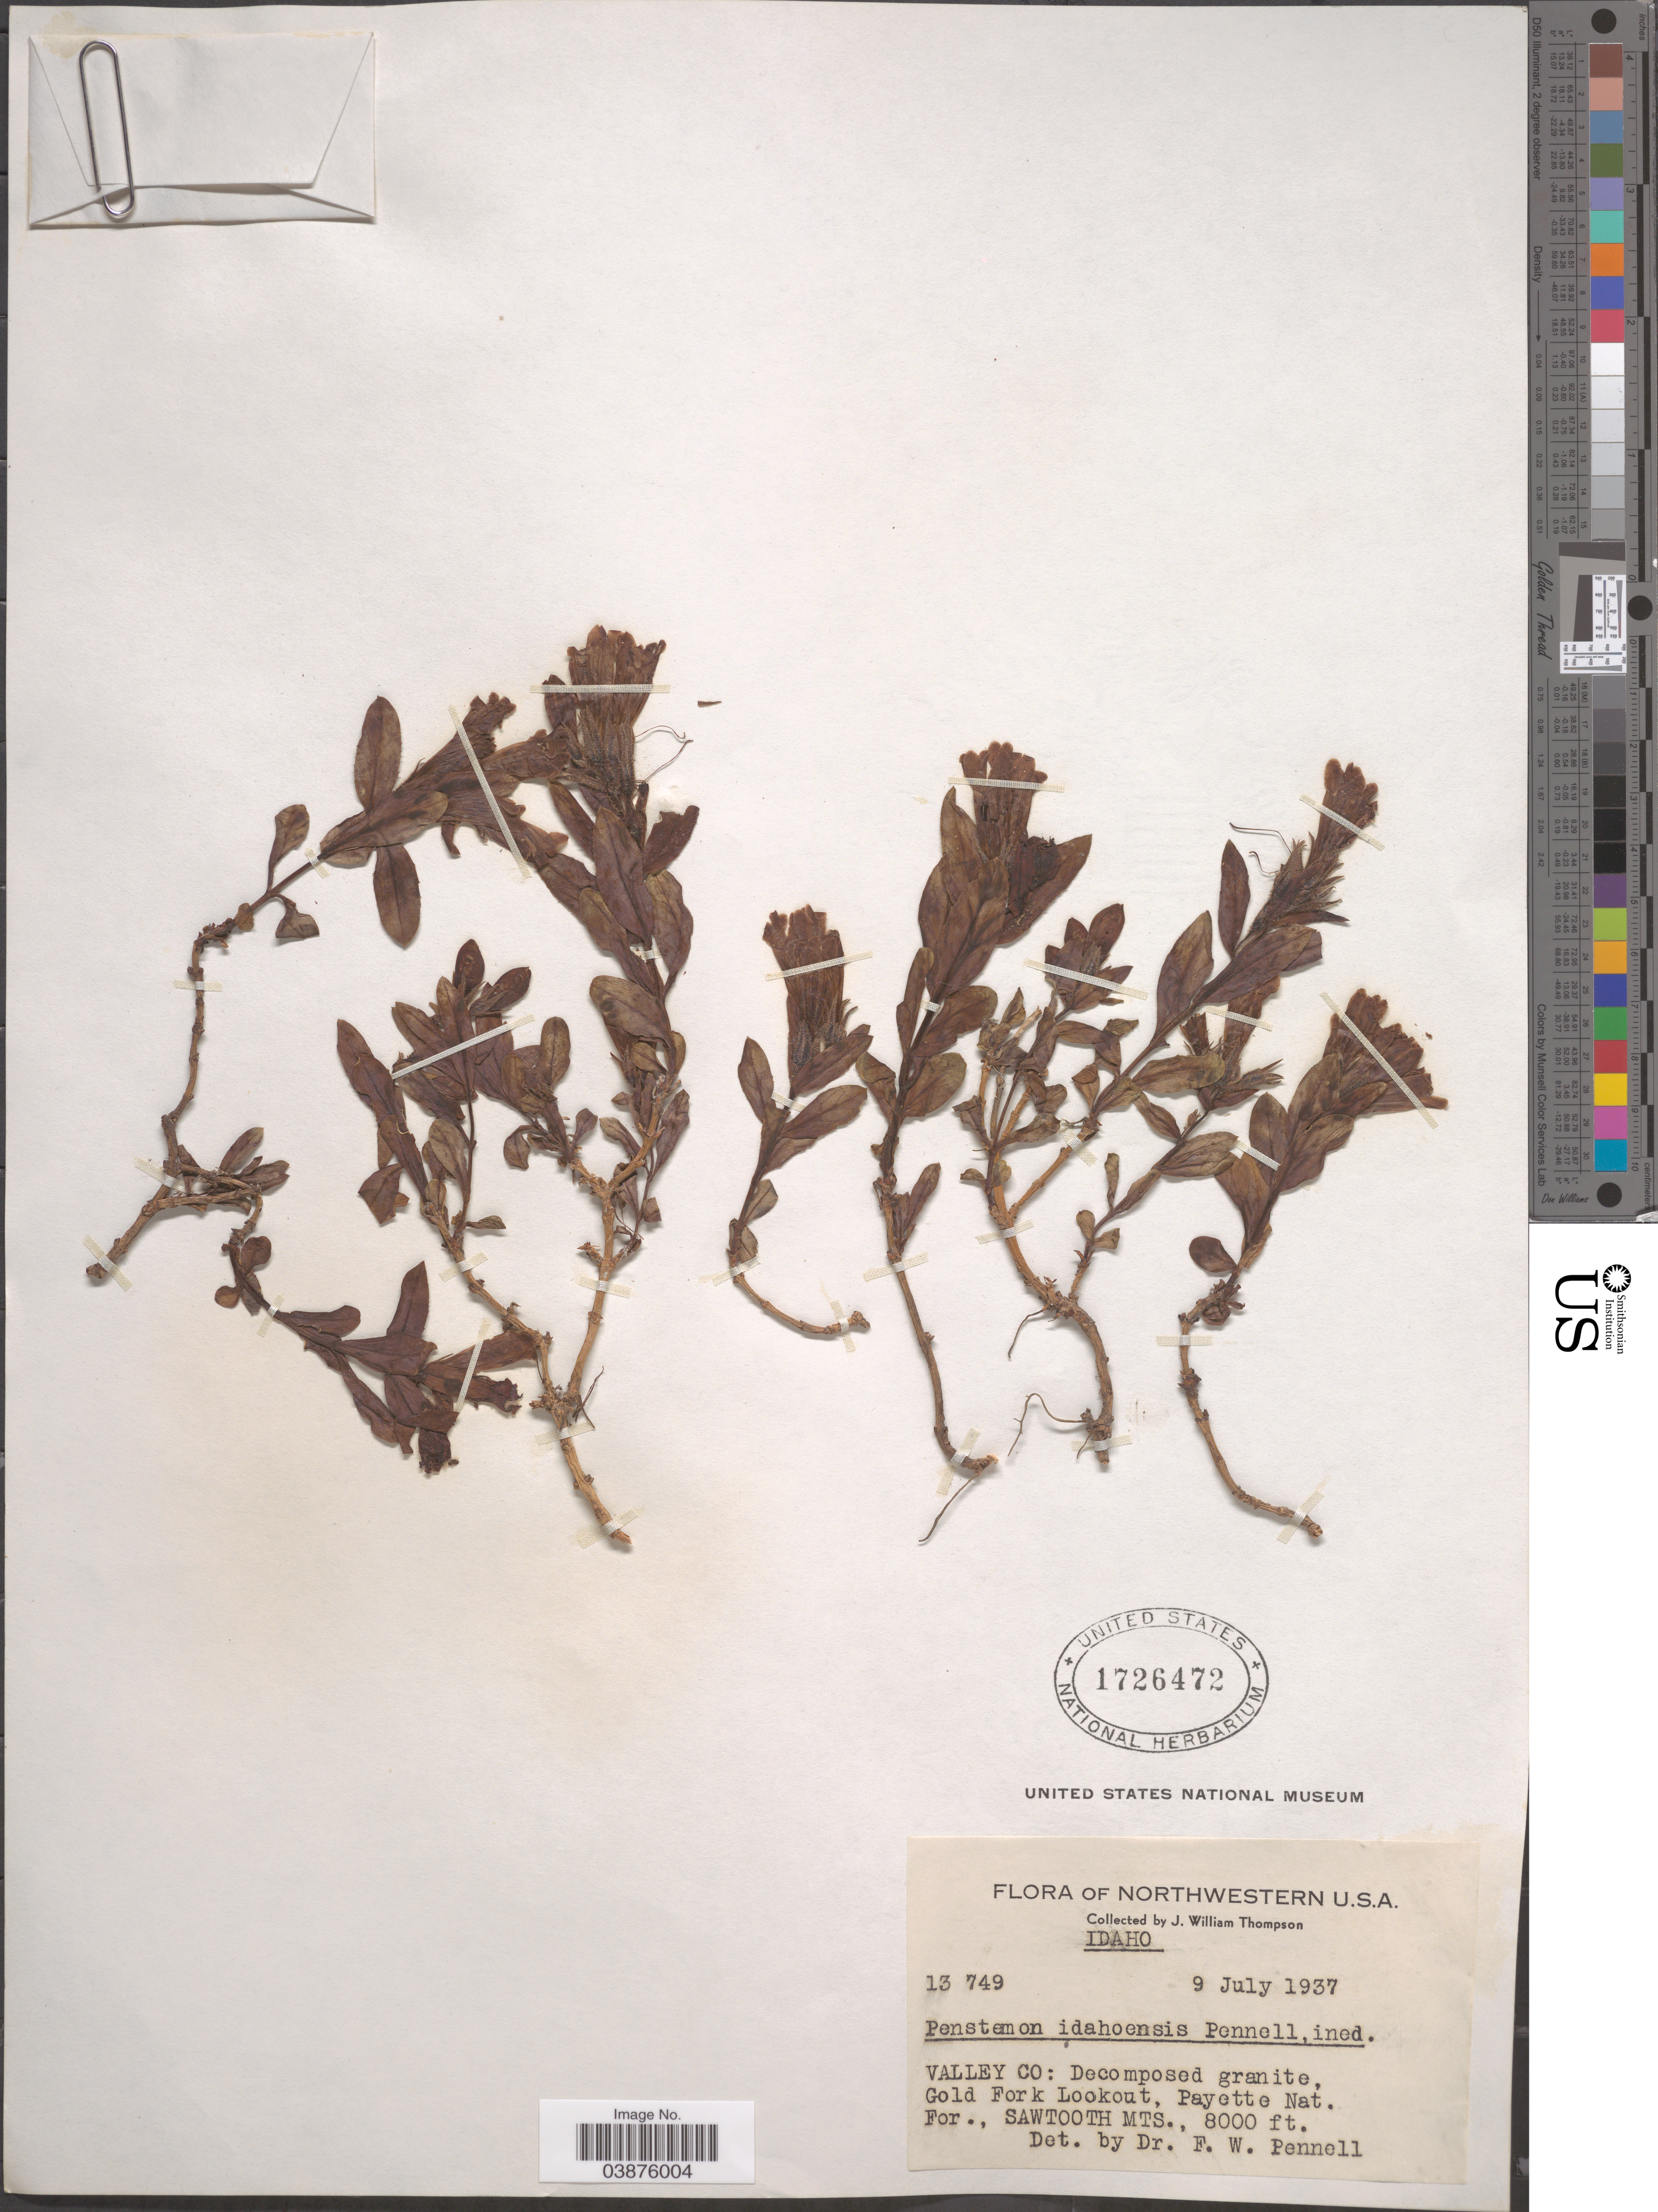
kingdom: Plantae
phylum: Tracheophyta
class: Magnoliopsida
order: Lamiales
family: Plantaginaceae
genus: Penstemon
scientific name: Penstemon idahoensis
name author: Atwood & S.L. Welsh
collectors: J. W. Thompson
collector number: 13749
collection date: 1937-07-09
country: United States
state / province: Idaho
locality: Valley Co.: Gold Fork Lookout, Payette Nat. For., Sawtooth Mts.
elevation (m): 2438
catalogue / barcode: US 1726472